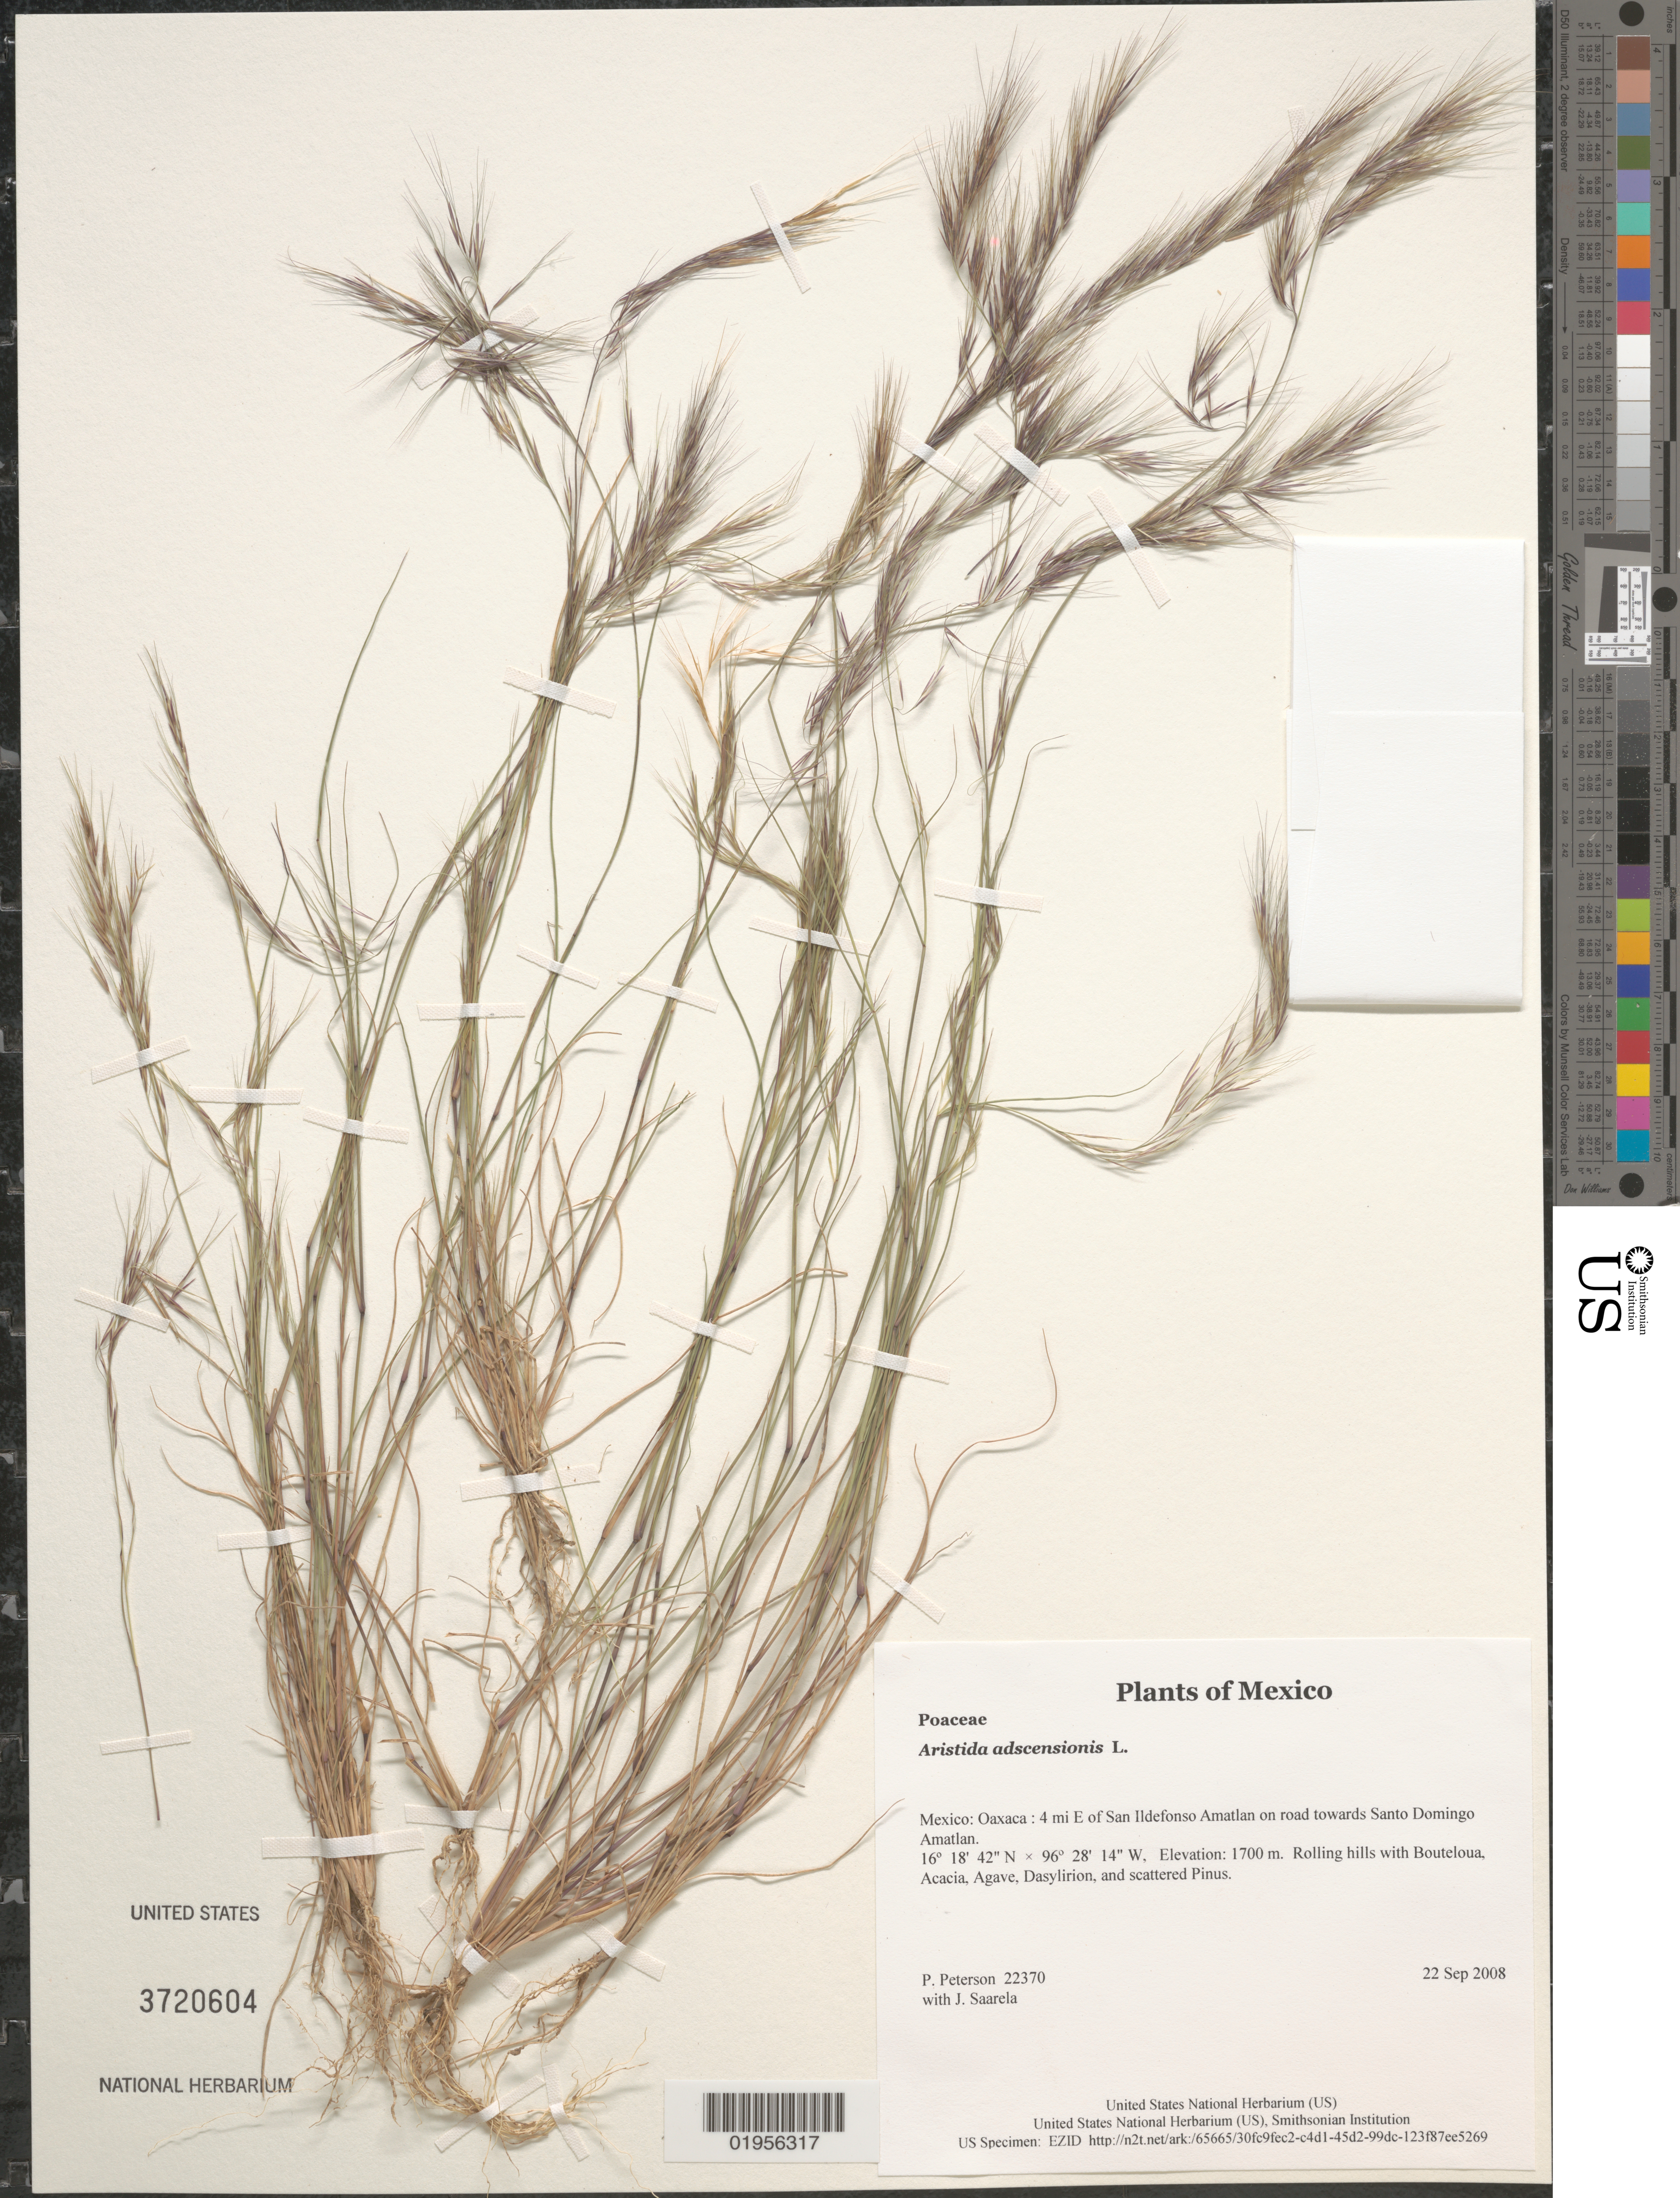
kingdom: Plantae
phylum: Tracheophyta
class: Liliopsida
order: Poales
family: Poaceae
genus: Aristida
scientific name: Aristida adscensionis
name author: L.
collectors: P. M. Peterson & J. Saarela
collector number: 22370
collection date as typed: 22 Sep 2008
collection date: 2008-09-22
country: Mexico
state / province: Oaxaca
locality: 4 mi E of San Ildefonso Amatlan on road towards Santo Domingo Amatlan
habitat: Rolling hills with Bouteloua, Acacia, Agave, Dasylirion, and scattered Pinus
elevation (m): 1700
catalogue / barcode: US 3720604